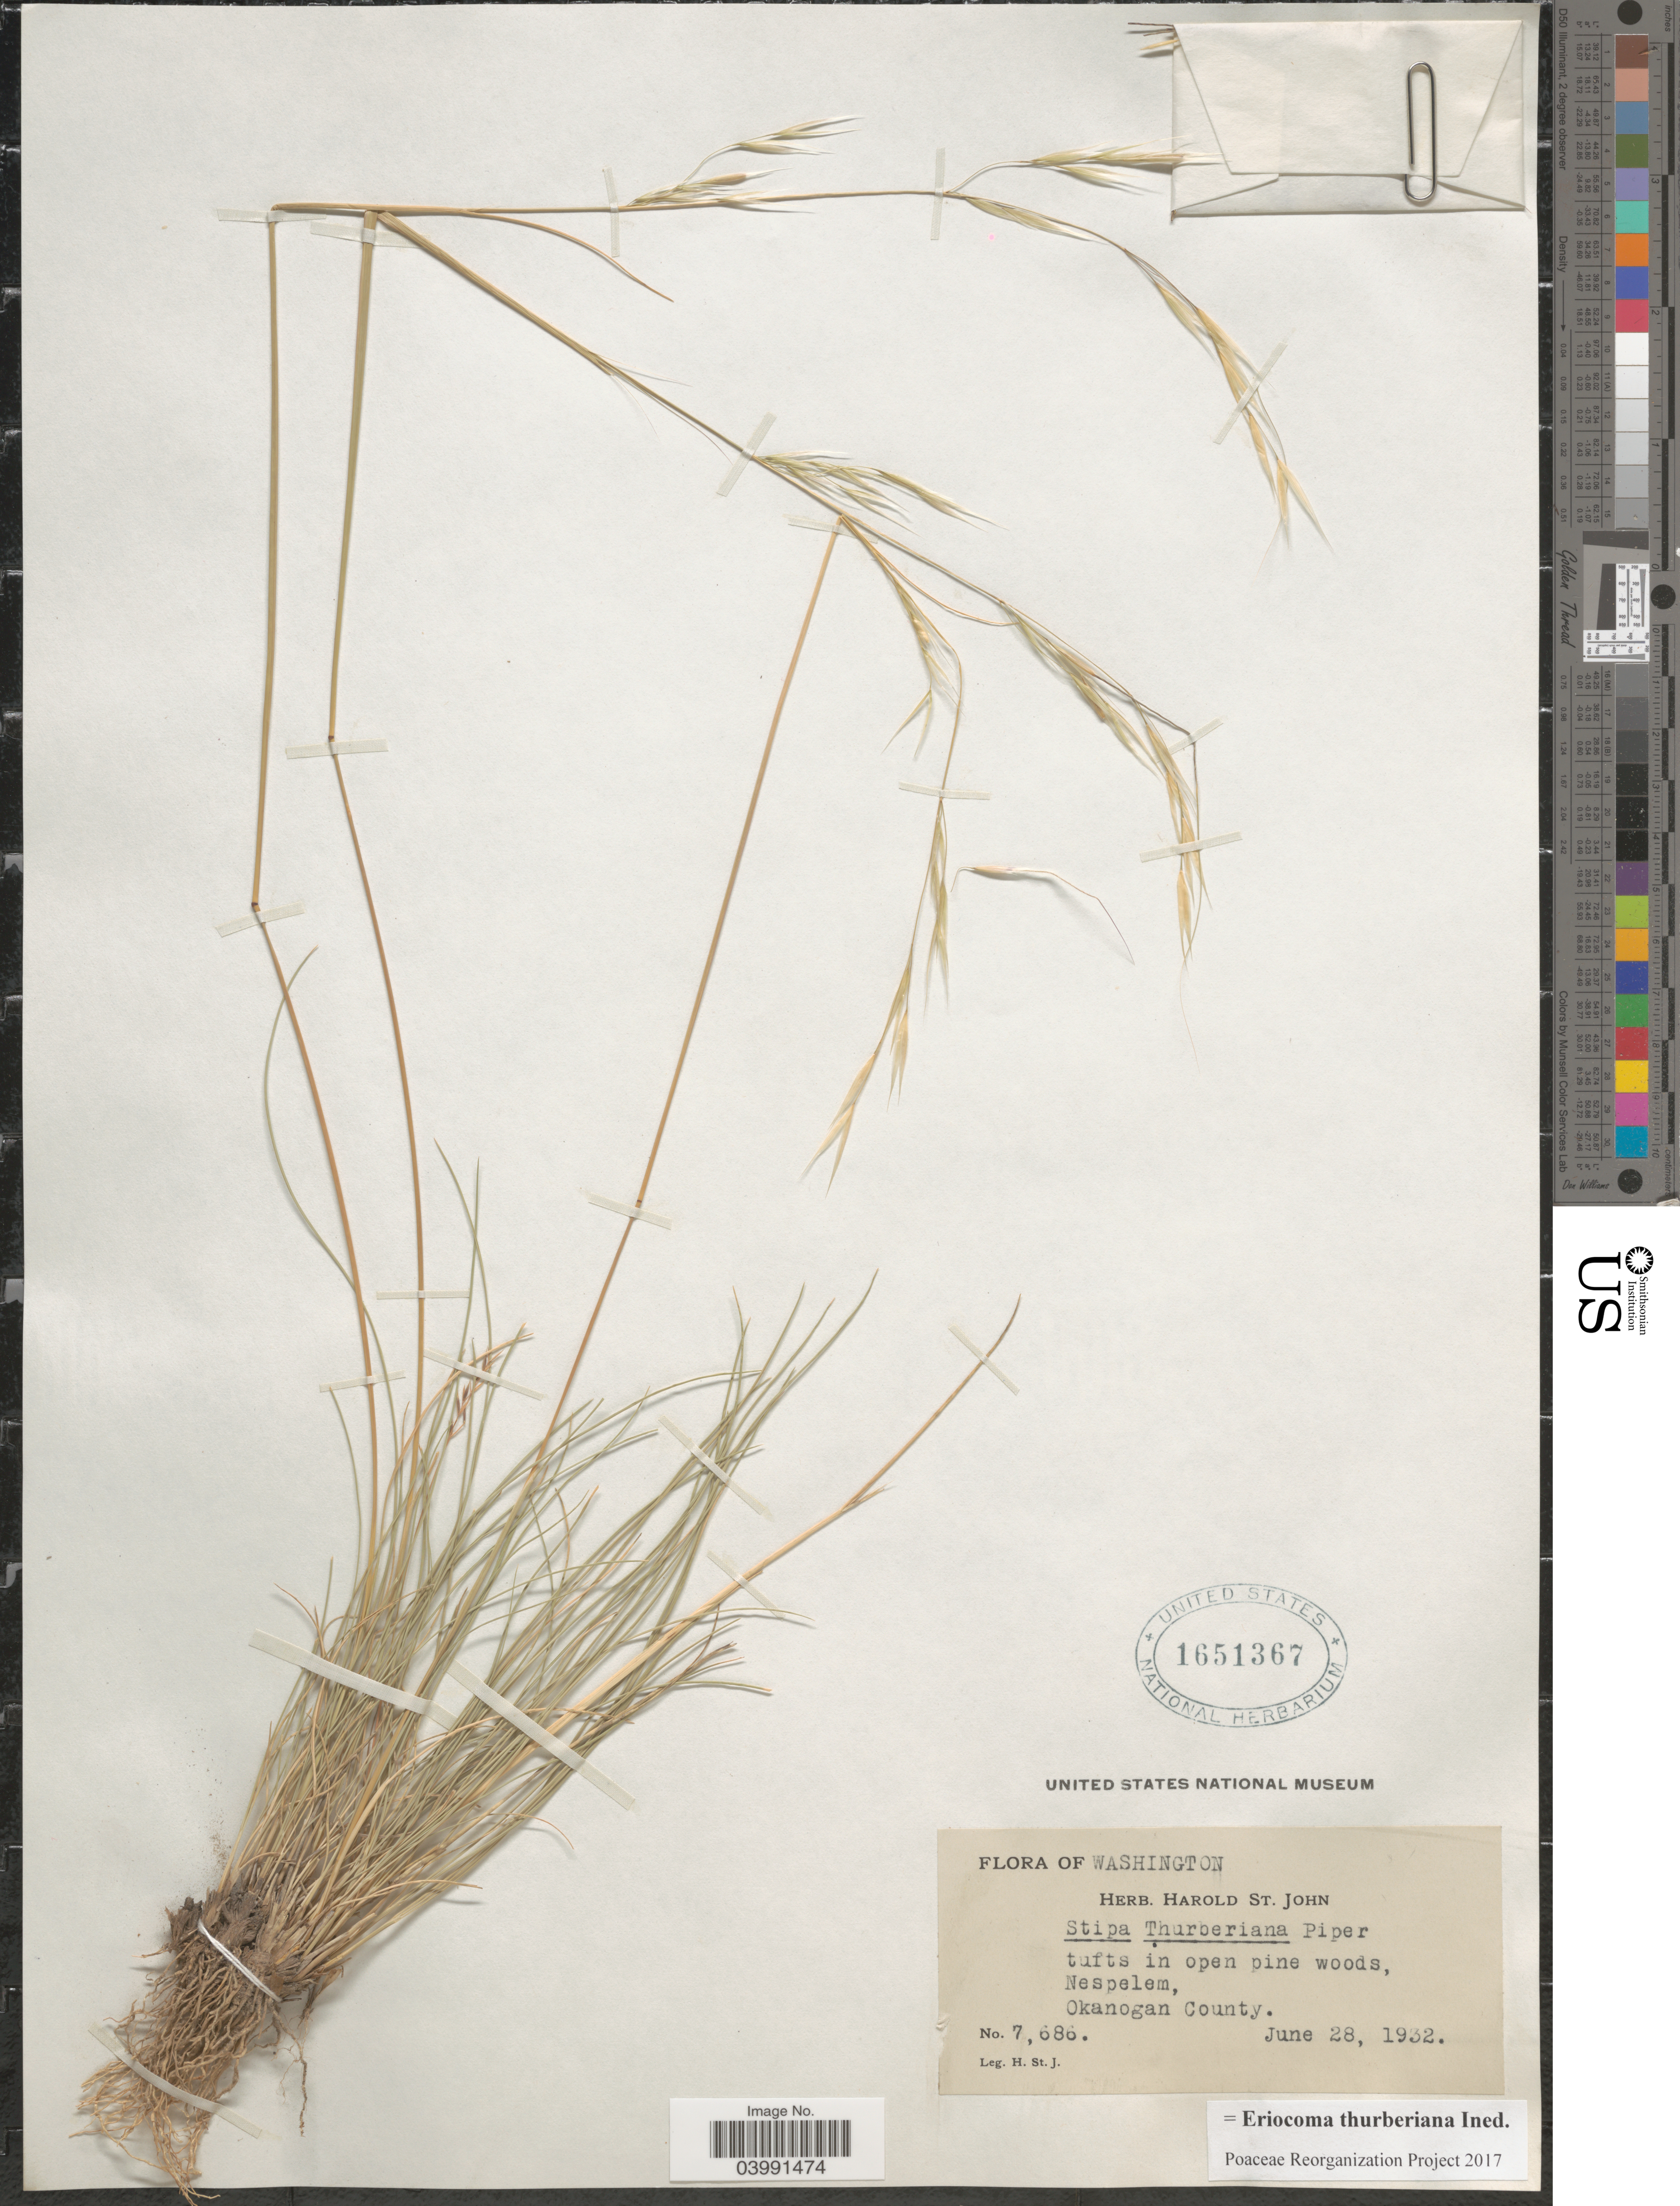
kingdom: Plantae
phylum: Tracheophyta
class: Liliopsida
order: Poales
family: Poaceae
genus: Eriocoma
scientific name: Eriocoma thurberiana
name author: (Piper) Romasch.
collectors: H. St. John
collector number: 7686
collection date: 1932-06-28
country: United States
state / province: Washington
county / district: Okanogan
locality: Nespelem, Okanogan County.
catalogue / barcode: US 1651367